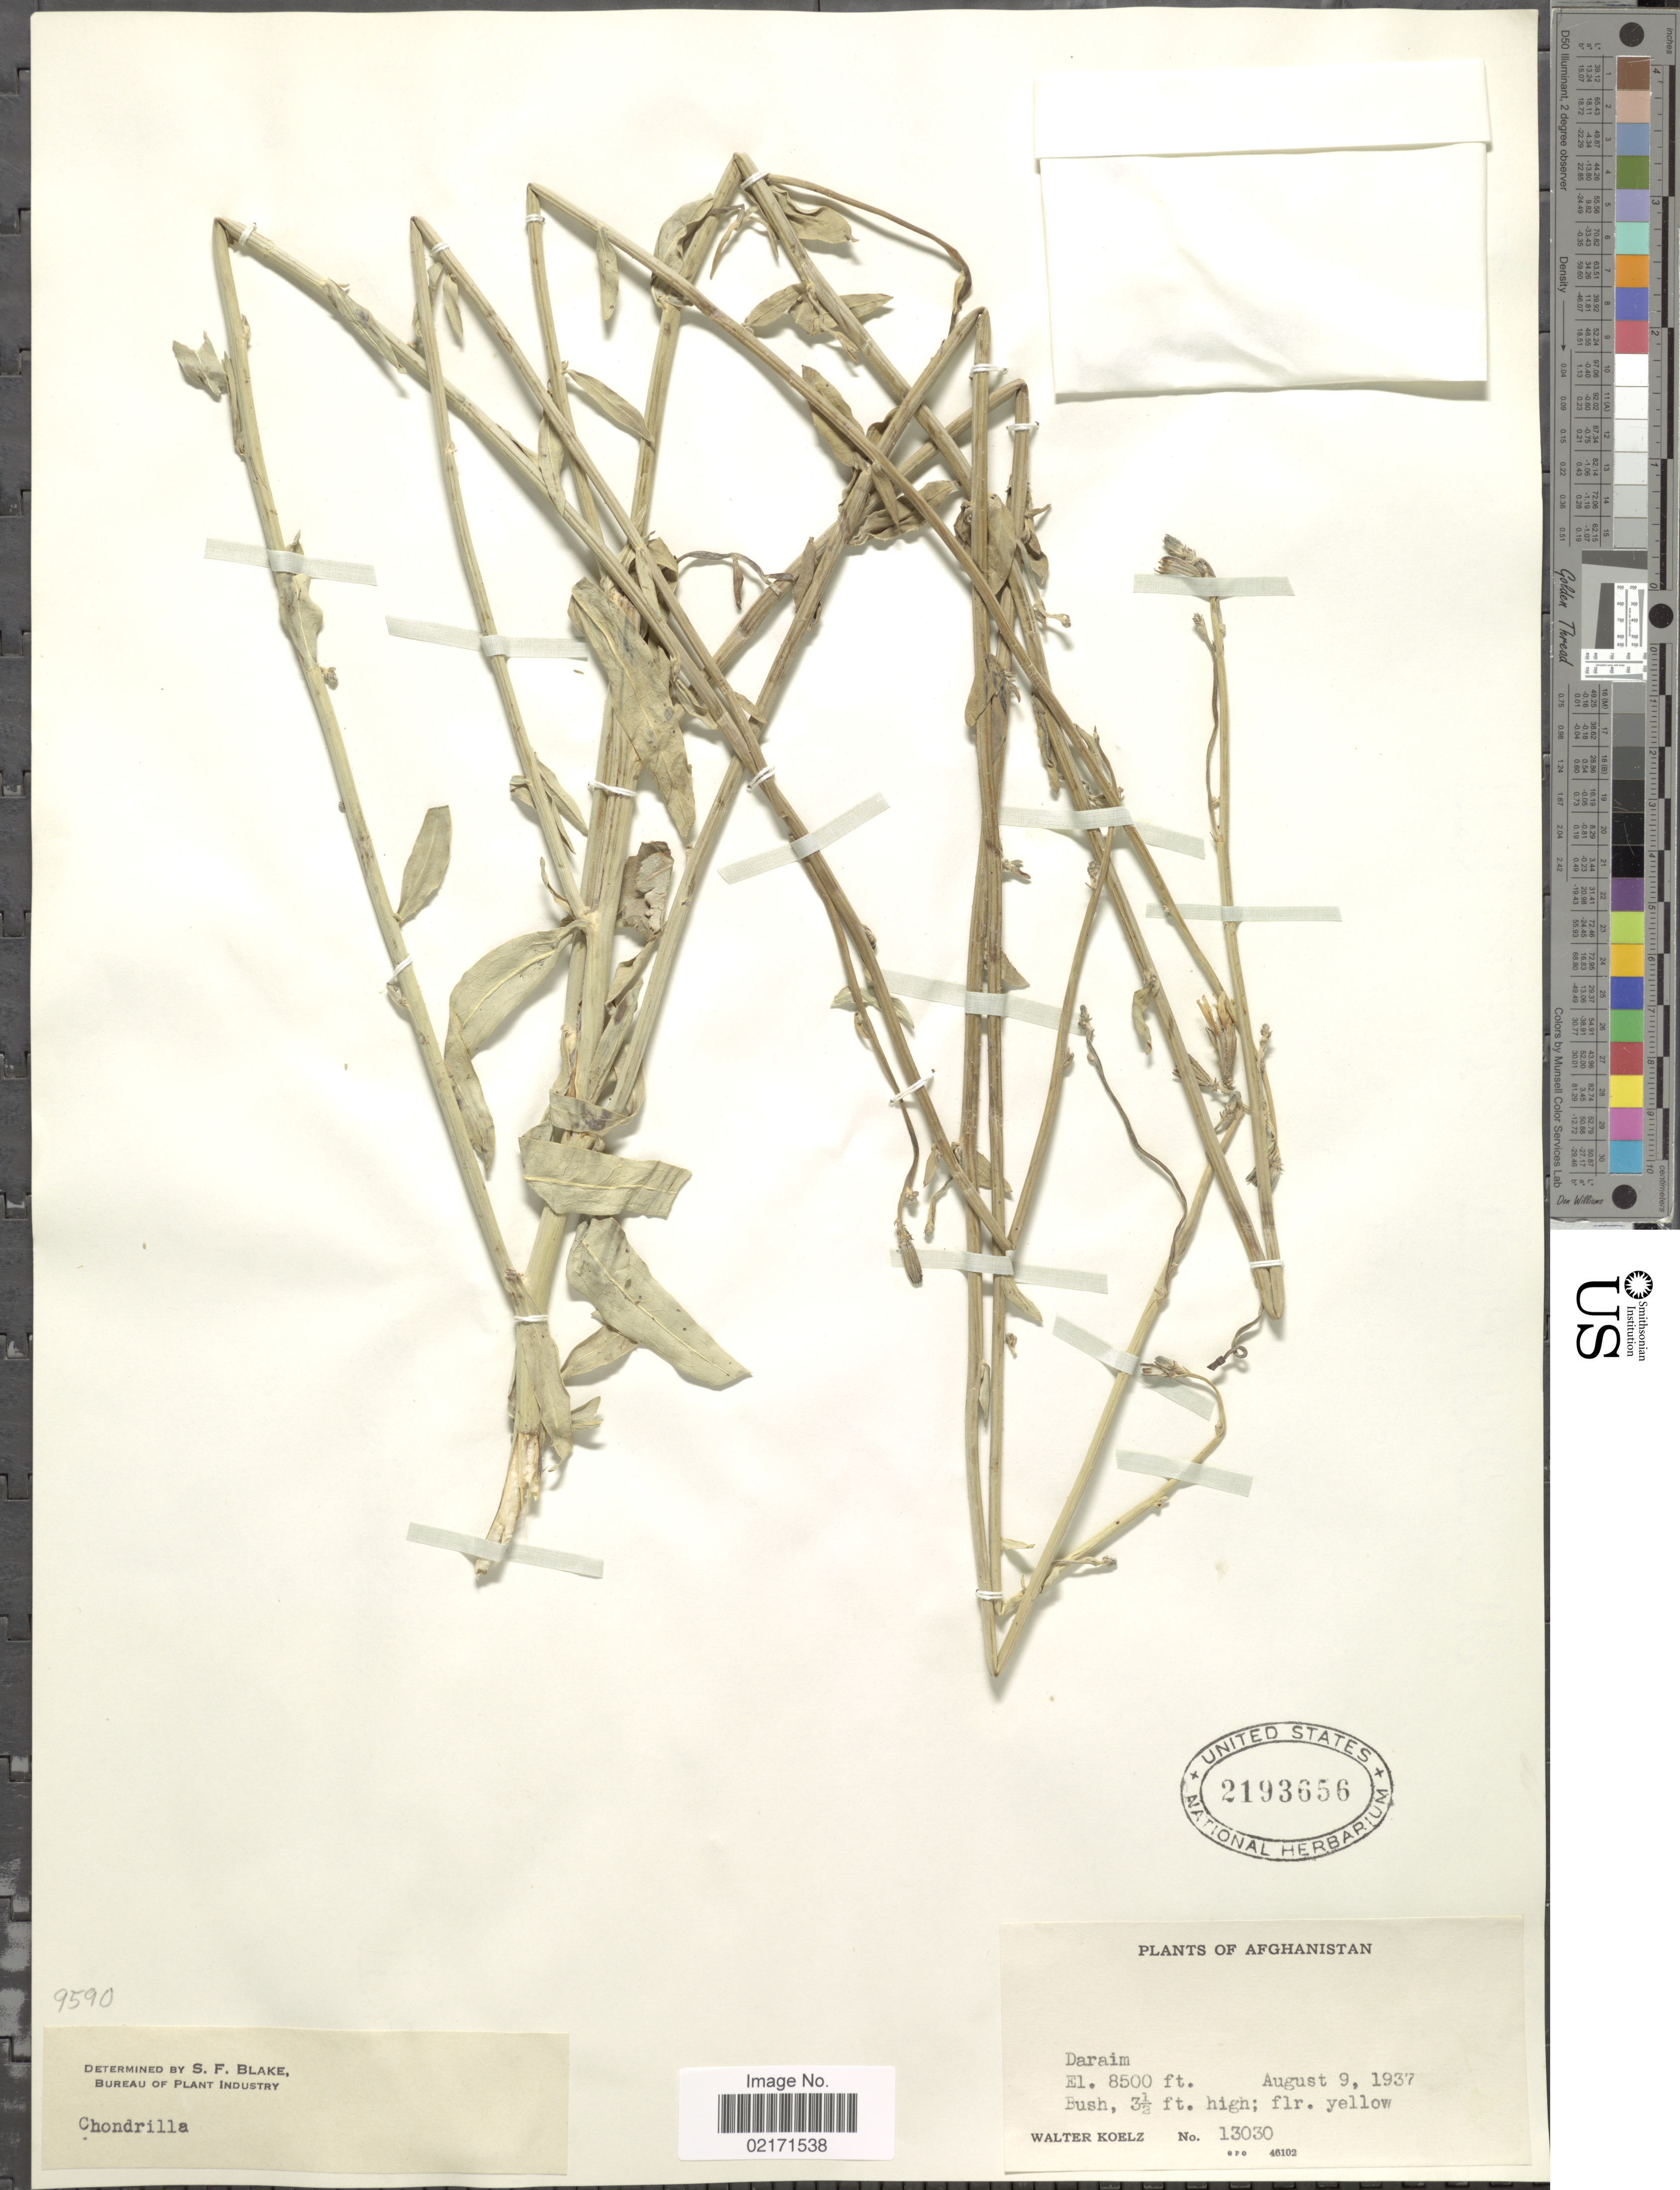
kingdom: Plantae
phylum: Tracheophyta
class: Magnoliopsida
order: Asterales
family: Asteraceae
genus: Chondrilla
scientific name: Chondrilla sp.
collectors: W. N. Koelz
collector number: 13030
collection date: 1937-08-09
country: Afghanistan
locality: Daraim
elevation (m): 2591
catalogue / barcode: US 2193656